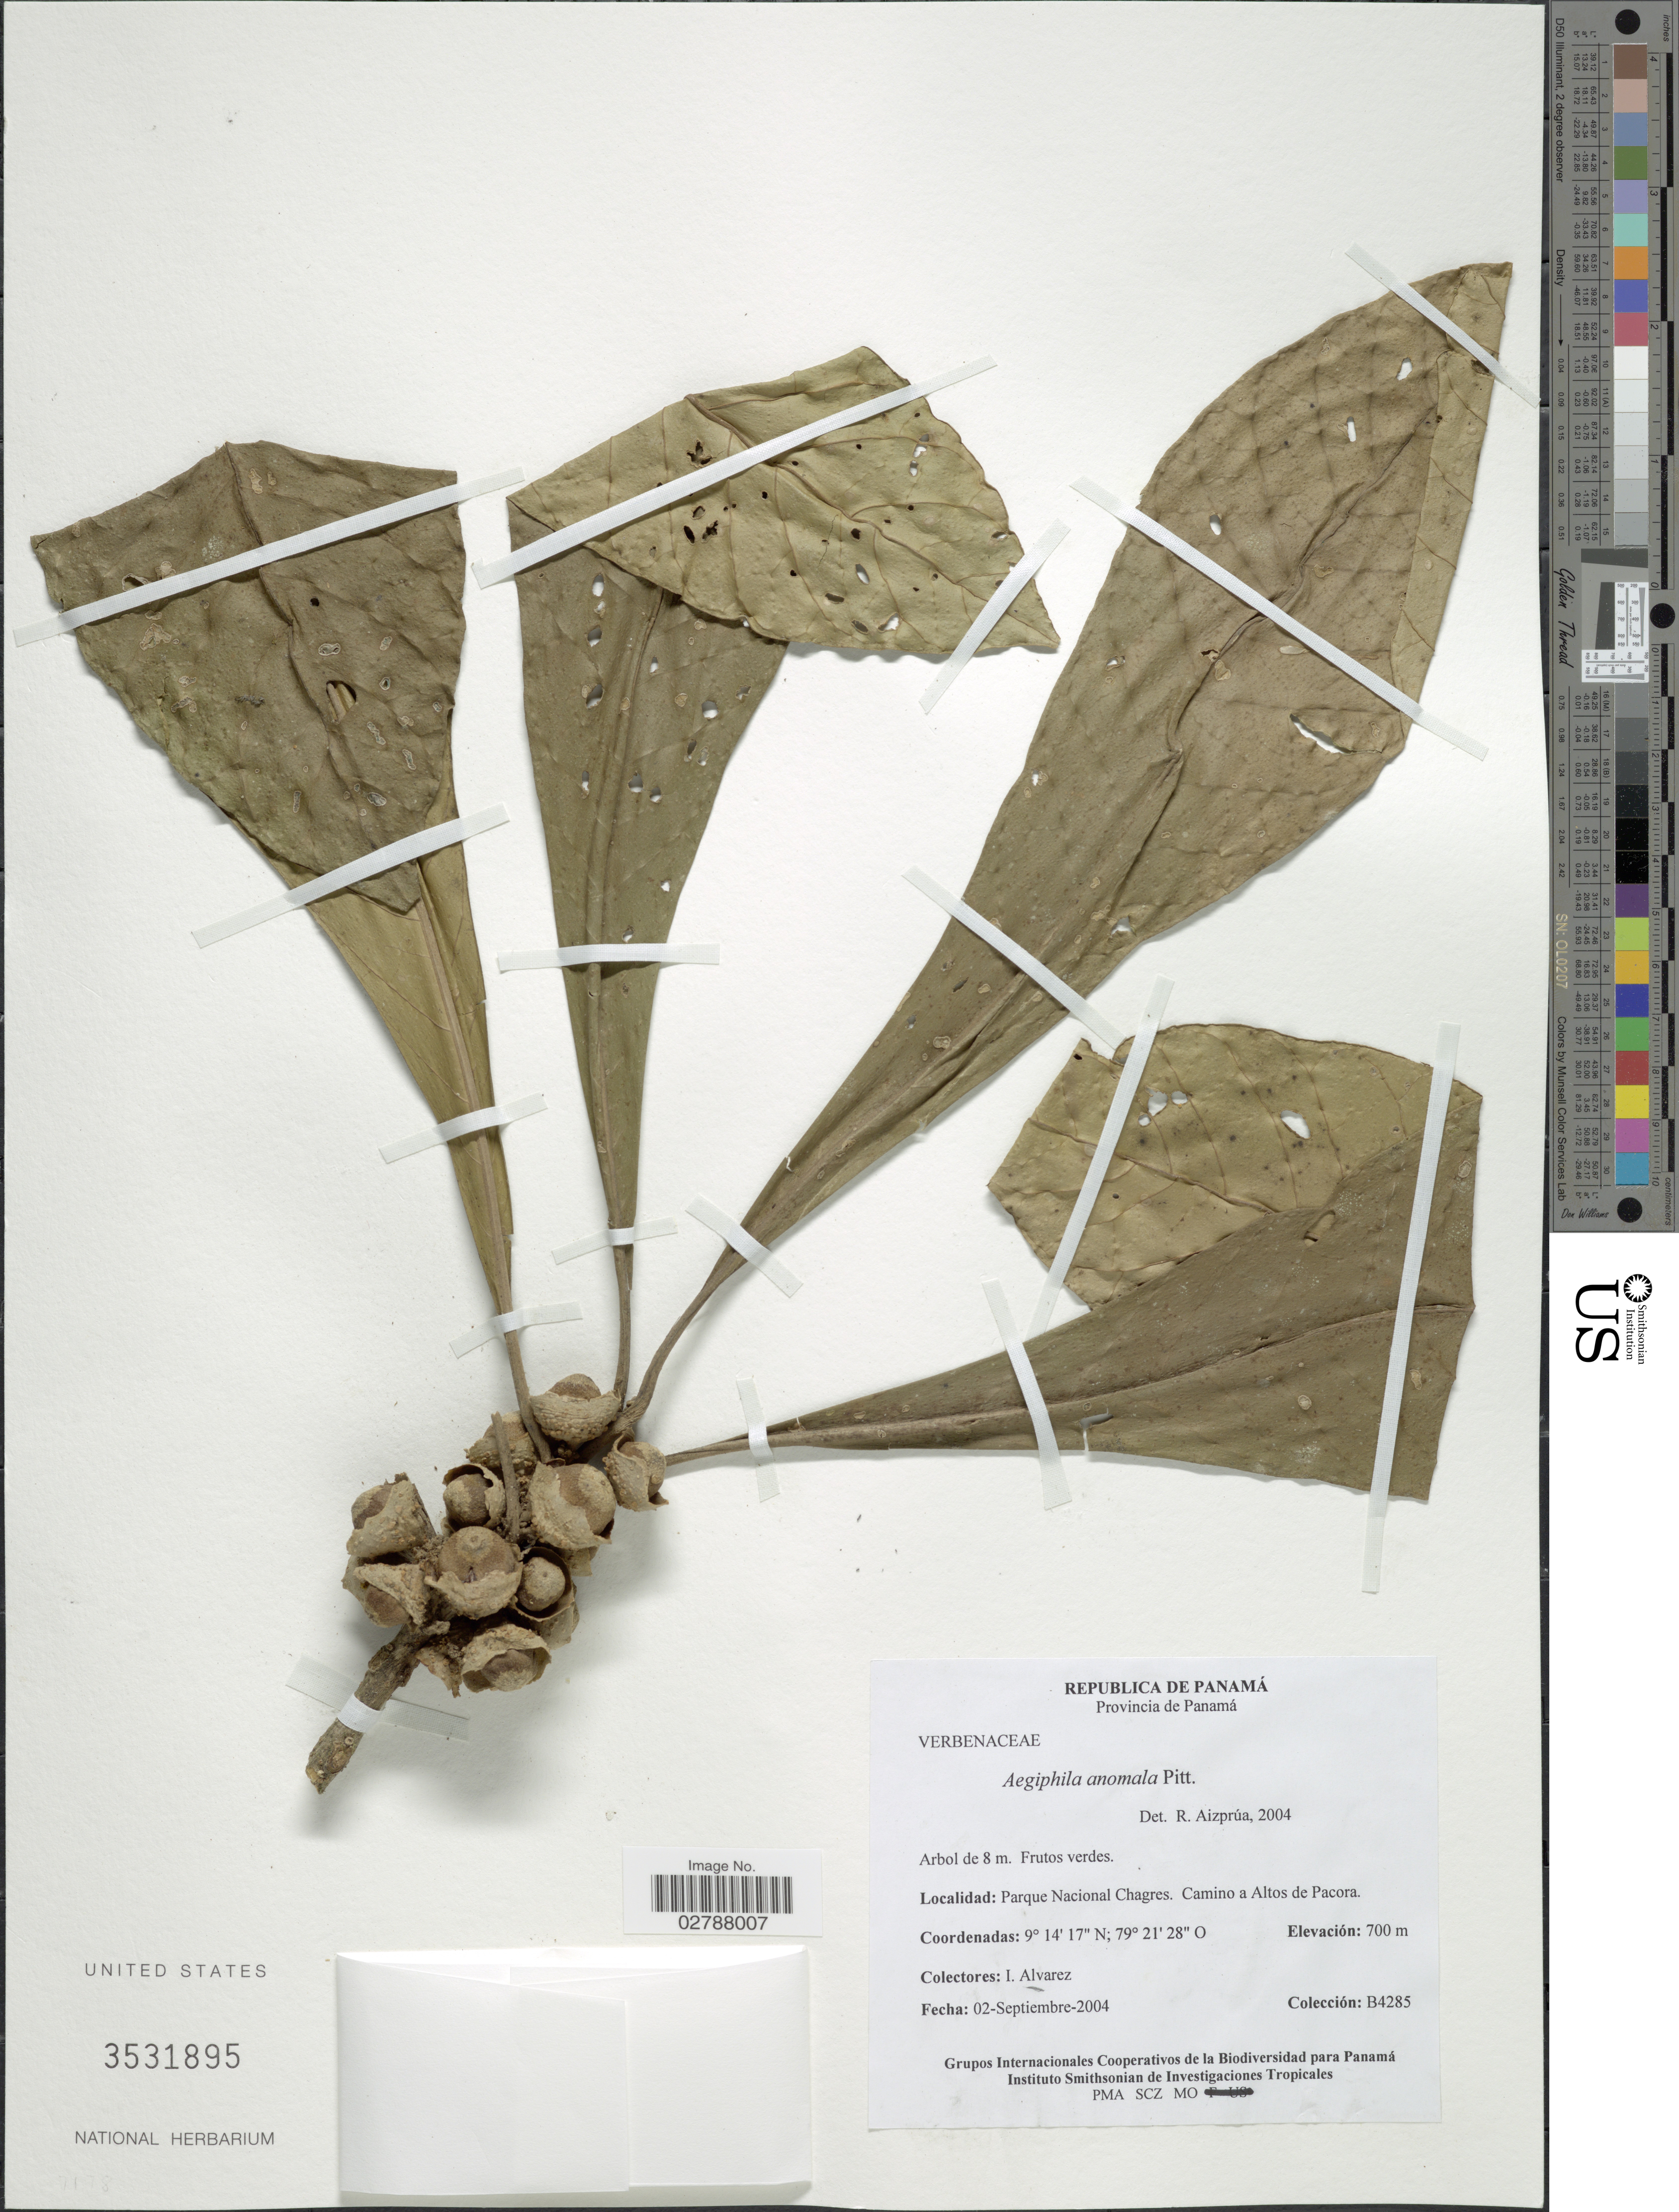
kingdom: Plantae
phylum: Tracheophyta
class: Magnoliopsida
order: Lamiales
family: Lamiaceae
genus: Aegiphila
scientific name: Aegiphila anomala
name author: Pittier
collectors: I. Alvarez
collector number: B4285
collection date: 2004-09-02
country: Panama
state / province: Panamá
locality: Parque Nacional Chagres. Camino a Altos de Pacora.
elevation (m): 700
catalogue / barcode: US 3531895